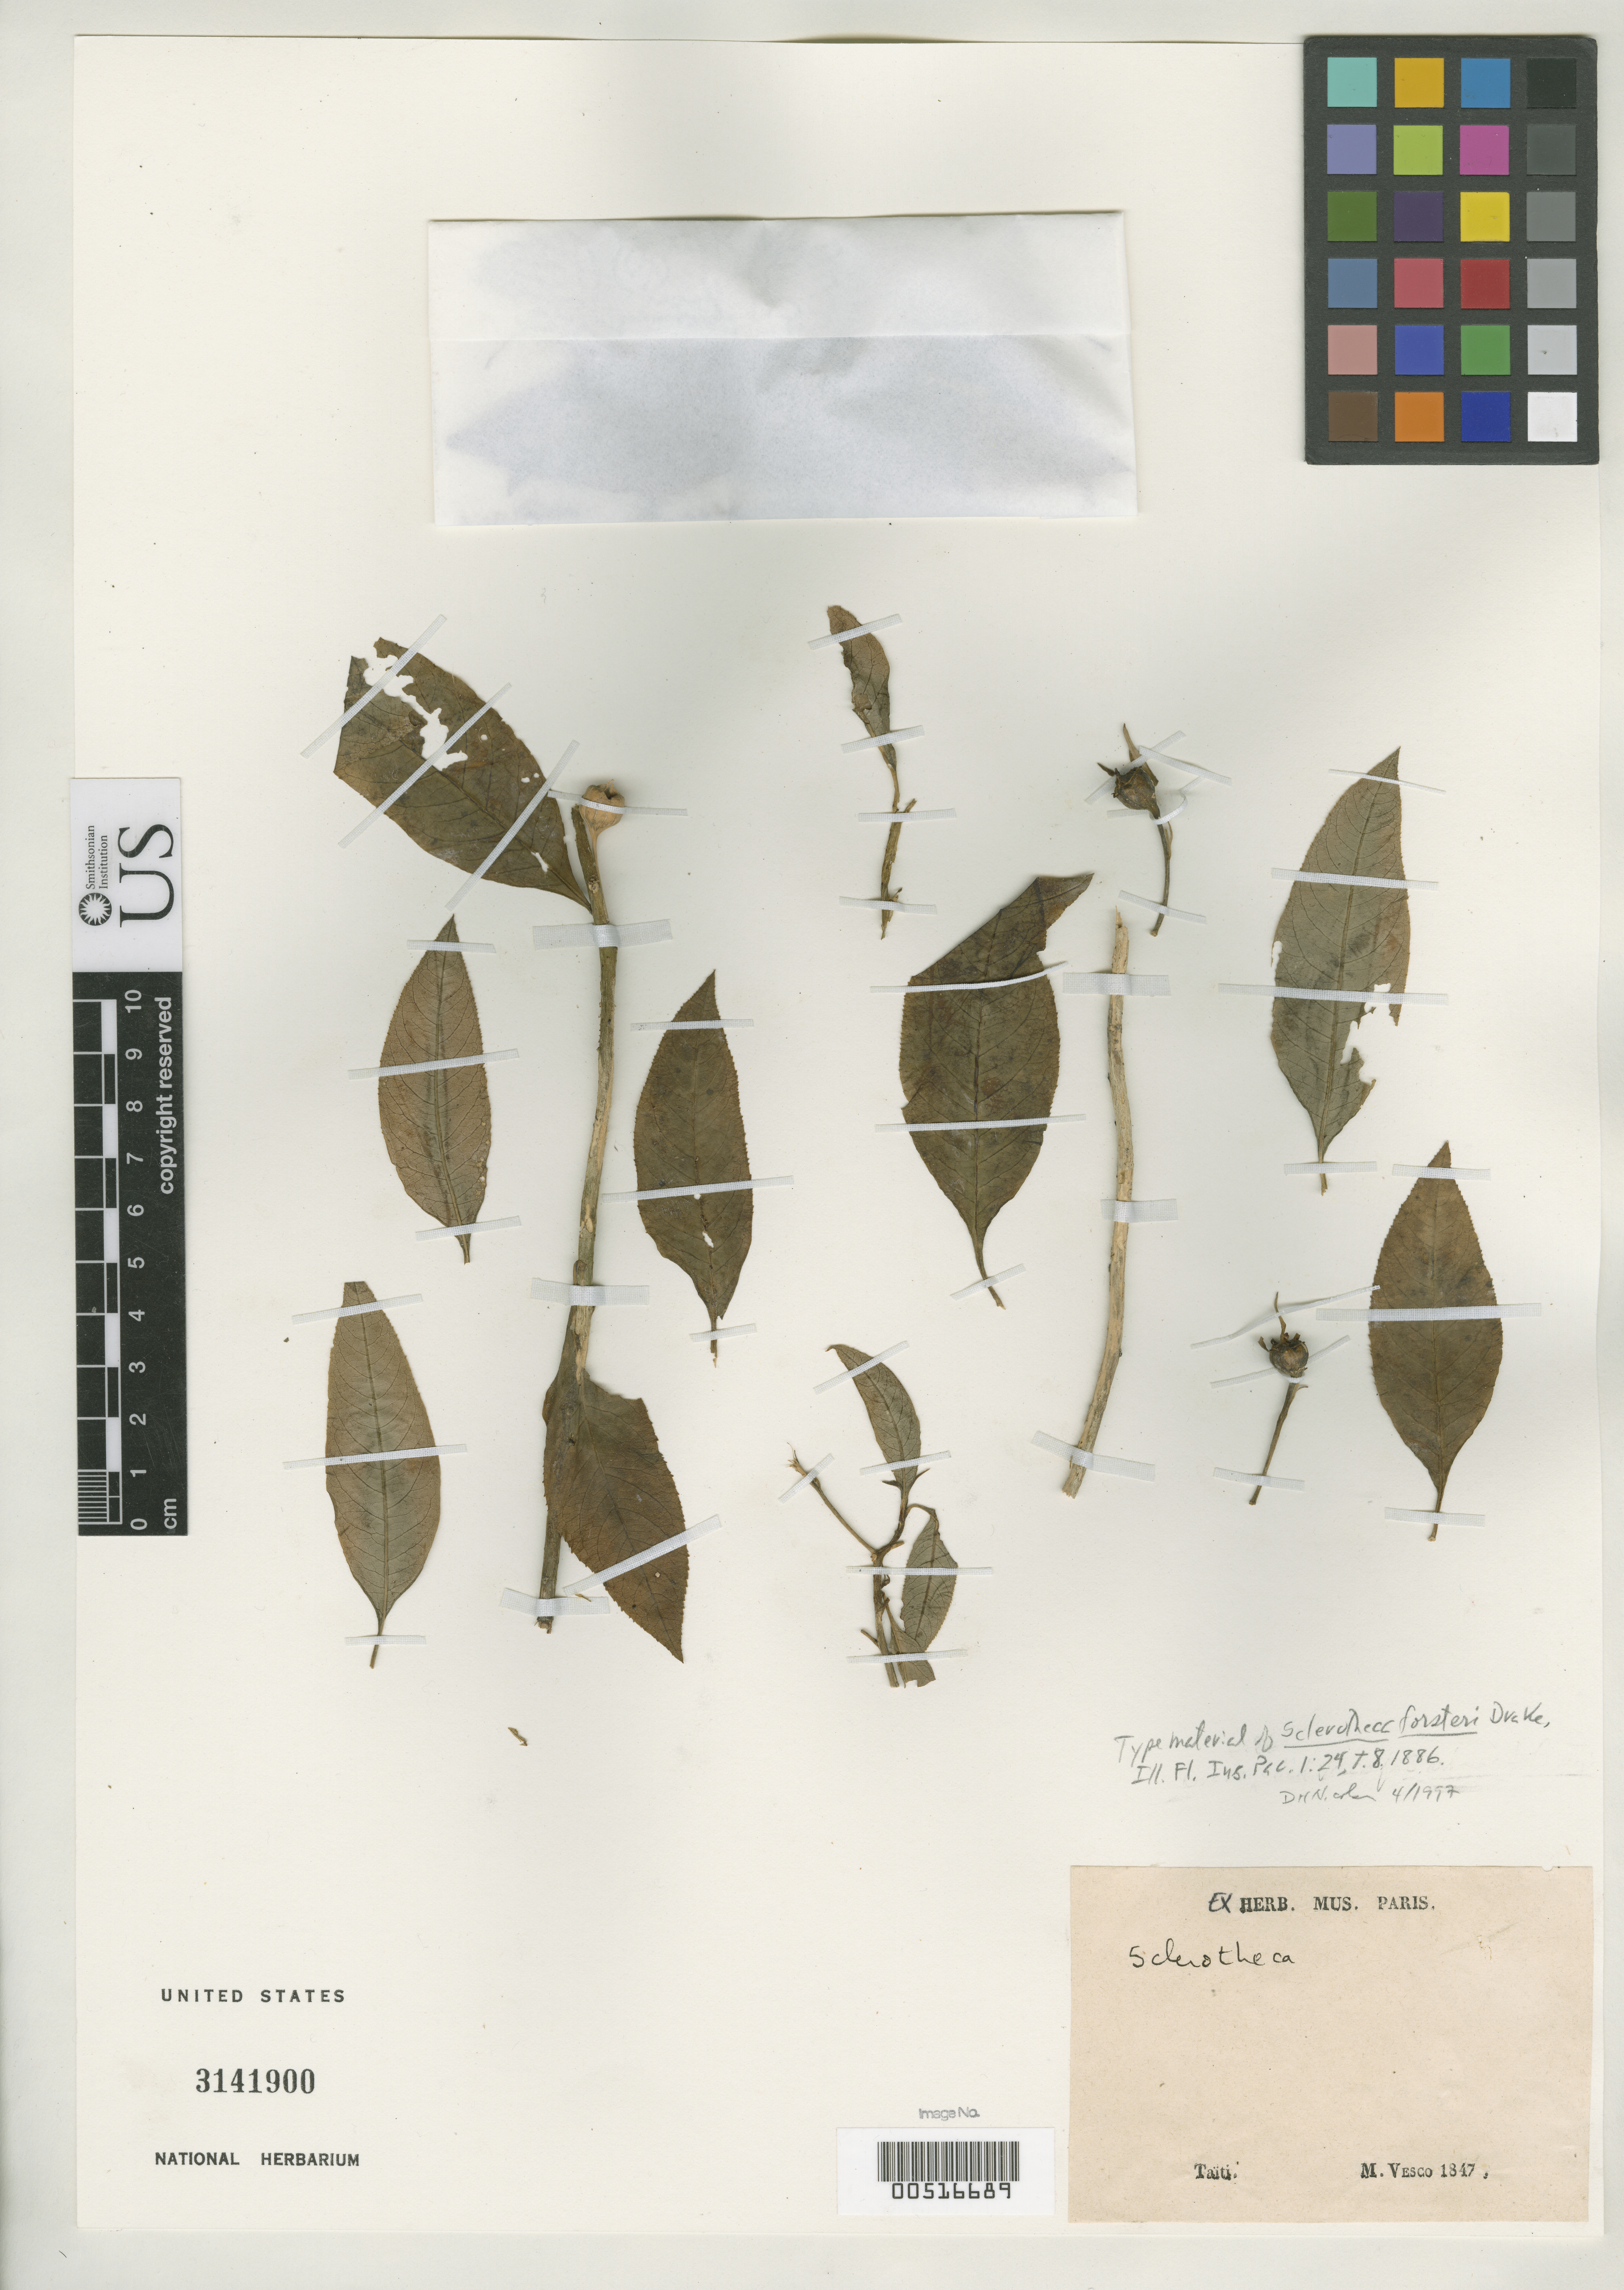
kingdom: Plantae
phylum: Tracheophyta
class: Magnoliopsida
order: Asterales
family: Campanulaceae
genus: Sclerotheca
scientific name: Sclerotheca fosteri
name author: Drake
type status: Type Material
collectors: M. Vesco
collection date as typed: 1847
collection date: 1847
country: French Polynesia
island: Tahiti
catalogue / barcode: US 3141900